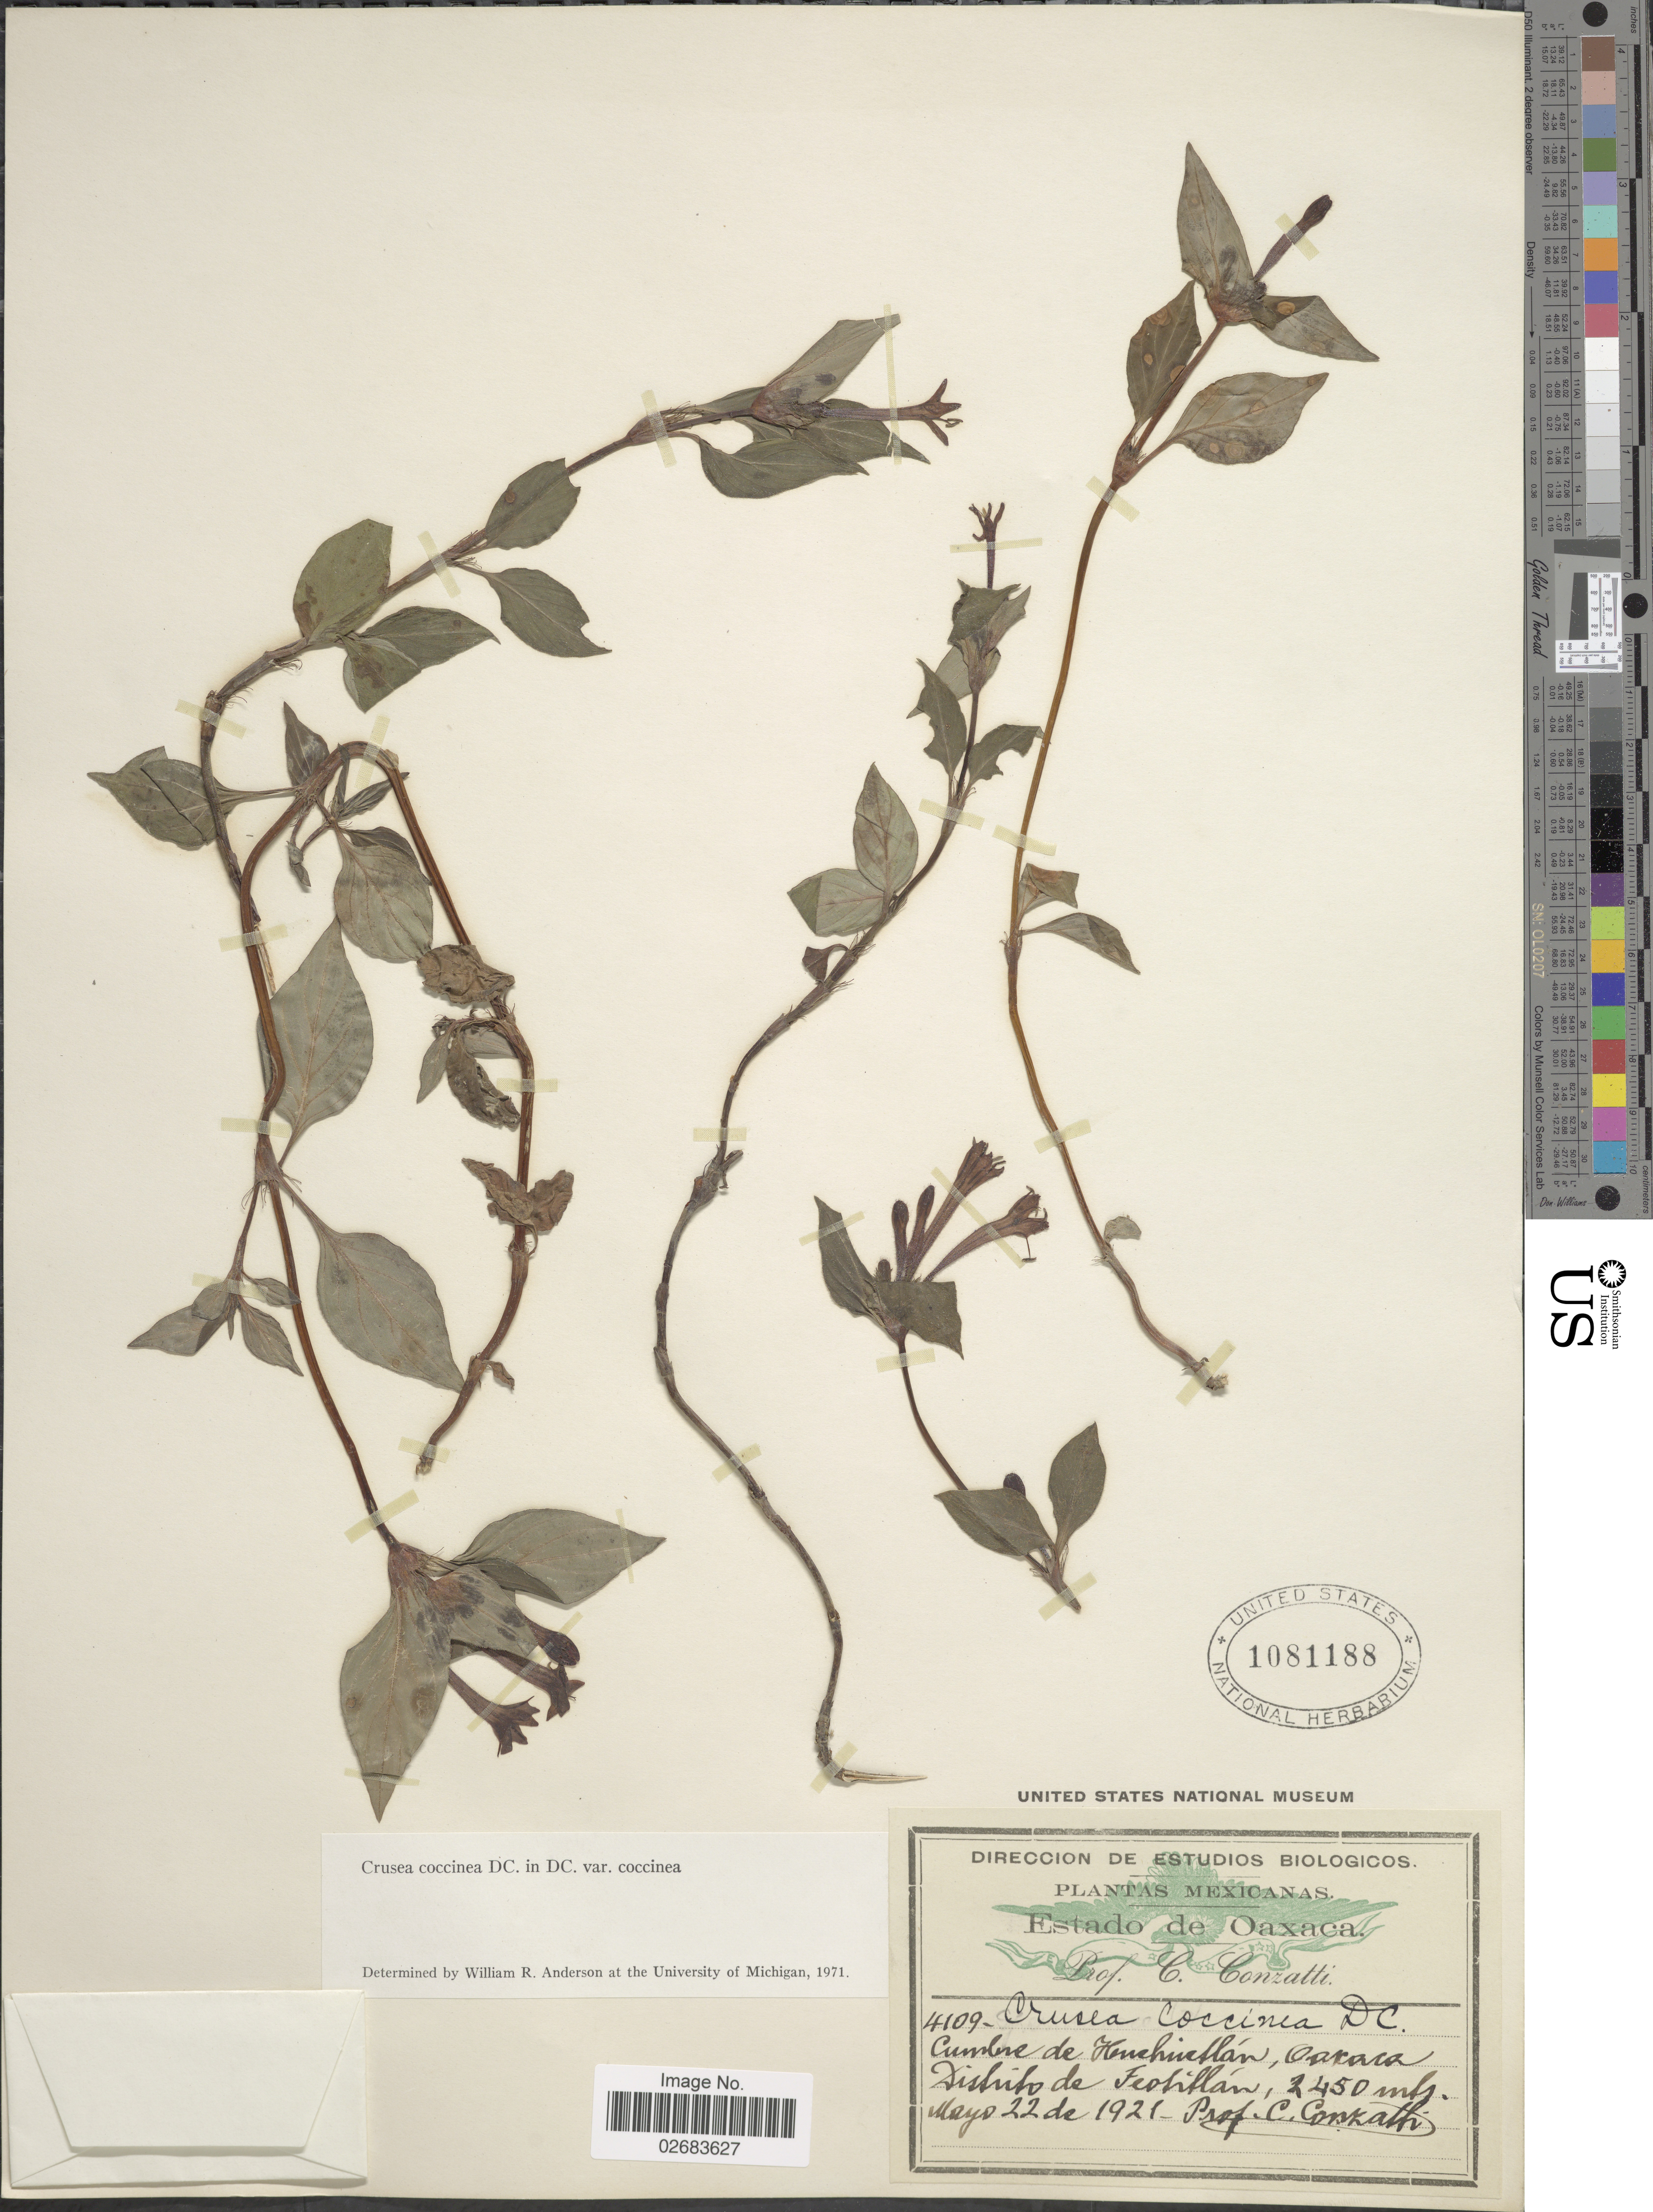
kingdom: Plantae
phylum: Tracheophyta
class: Magnoliopsida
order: Gentianales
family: Rubiaceae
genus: Crusea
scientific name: Crusea coccinea var. coccinea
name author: DC.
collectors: C. Conzatti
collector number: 4109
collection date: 1921-05-22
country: Mexico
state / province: Oaxaca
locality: Cumbre de Huehuetlan. Distrito de Teotitlan.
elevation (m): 2450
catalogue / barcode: US 1081188